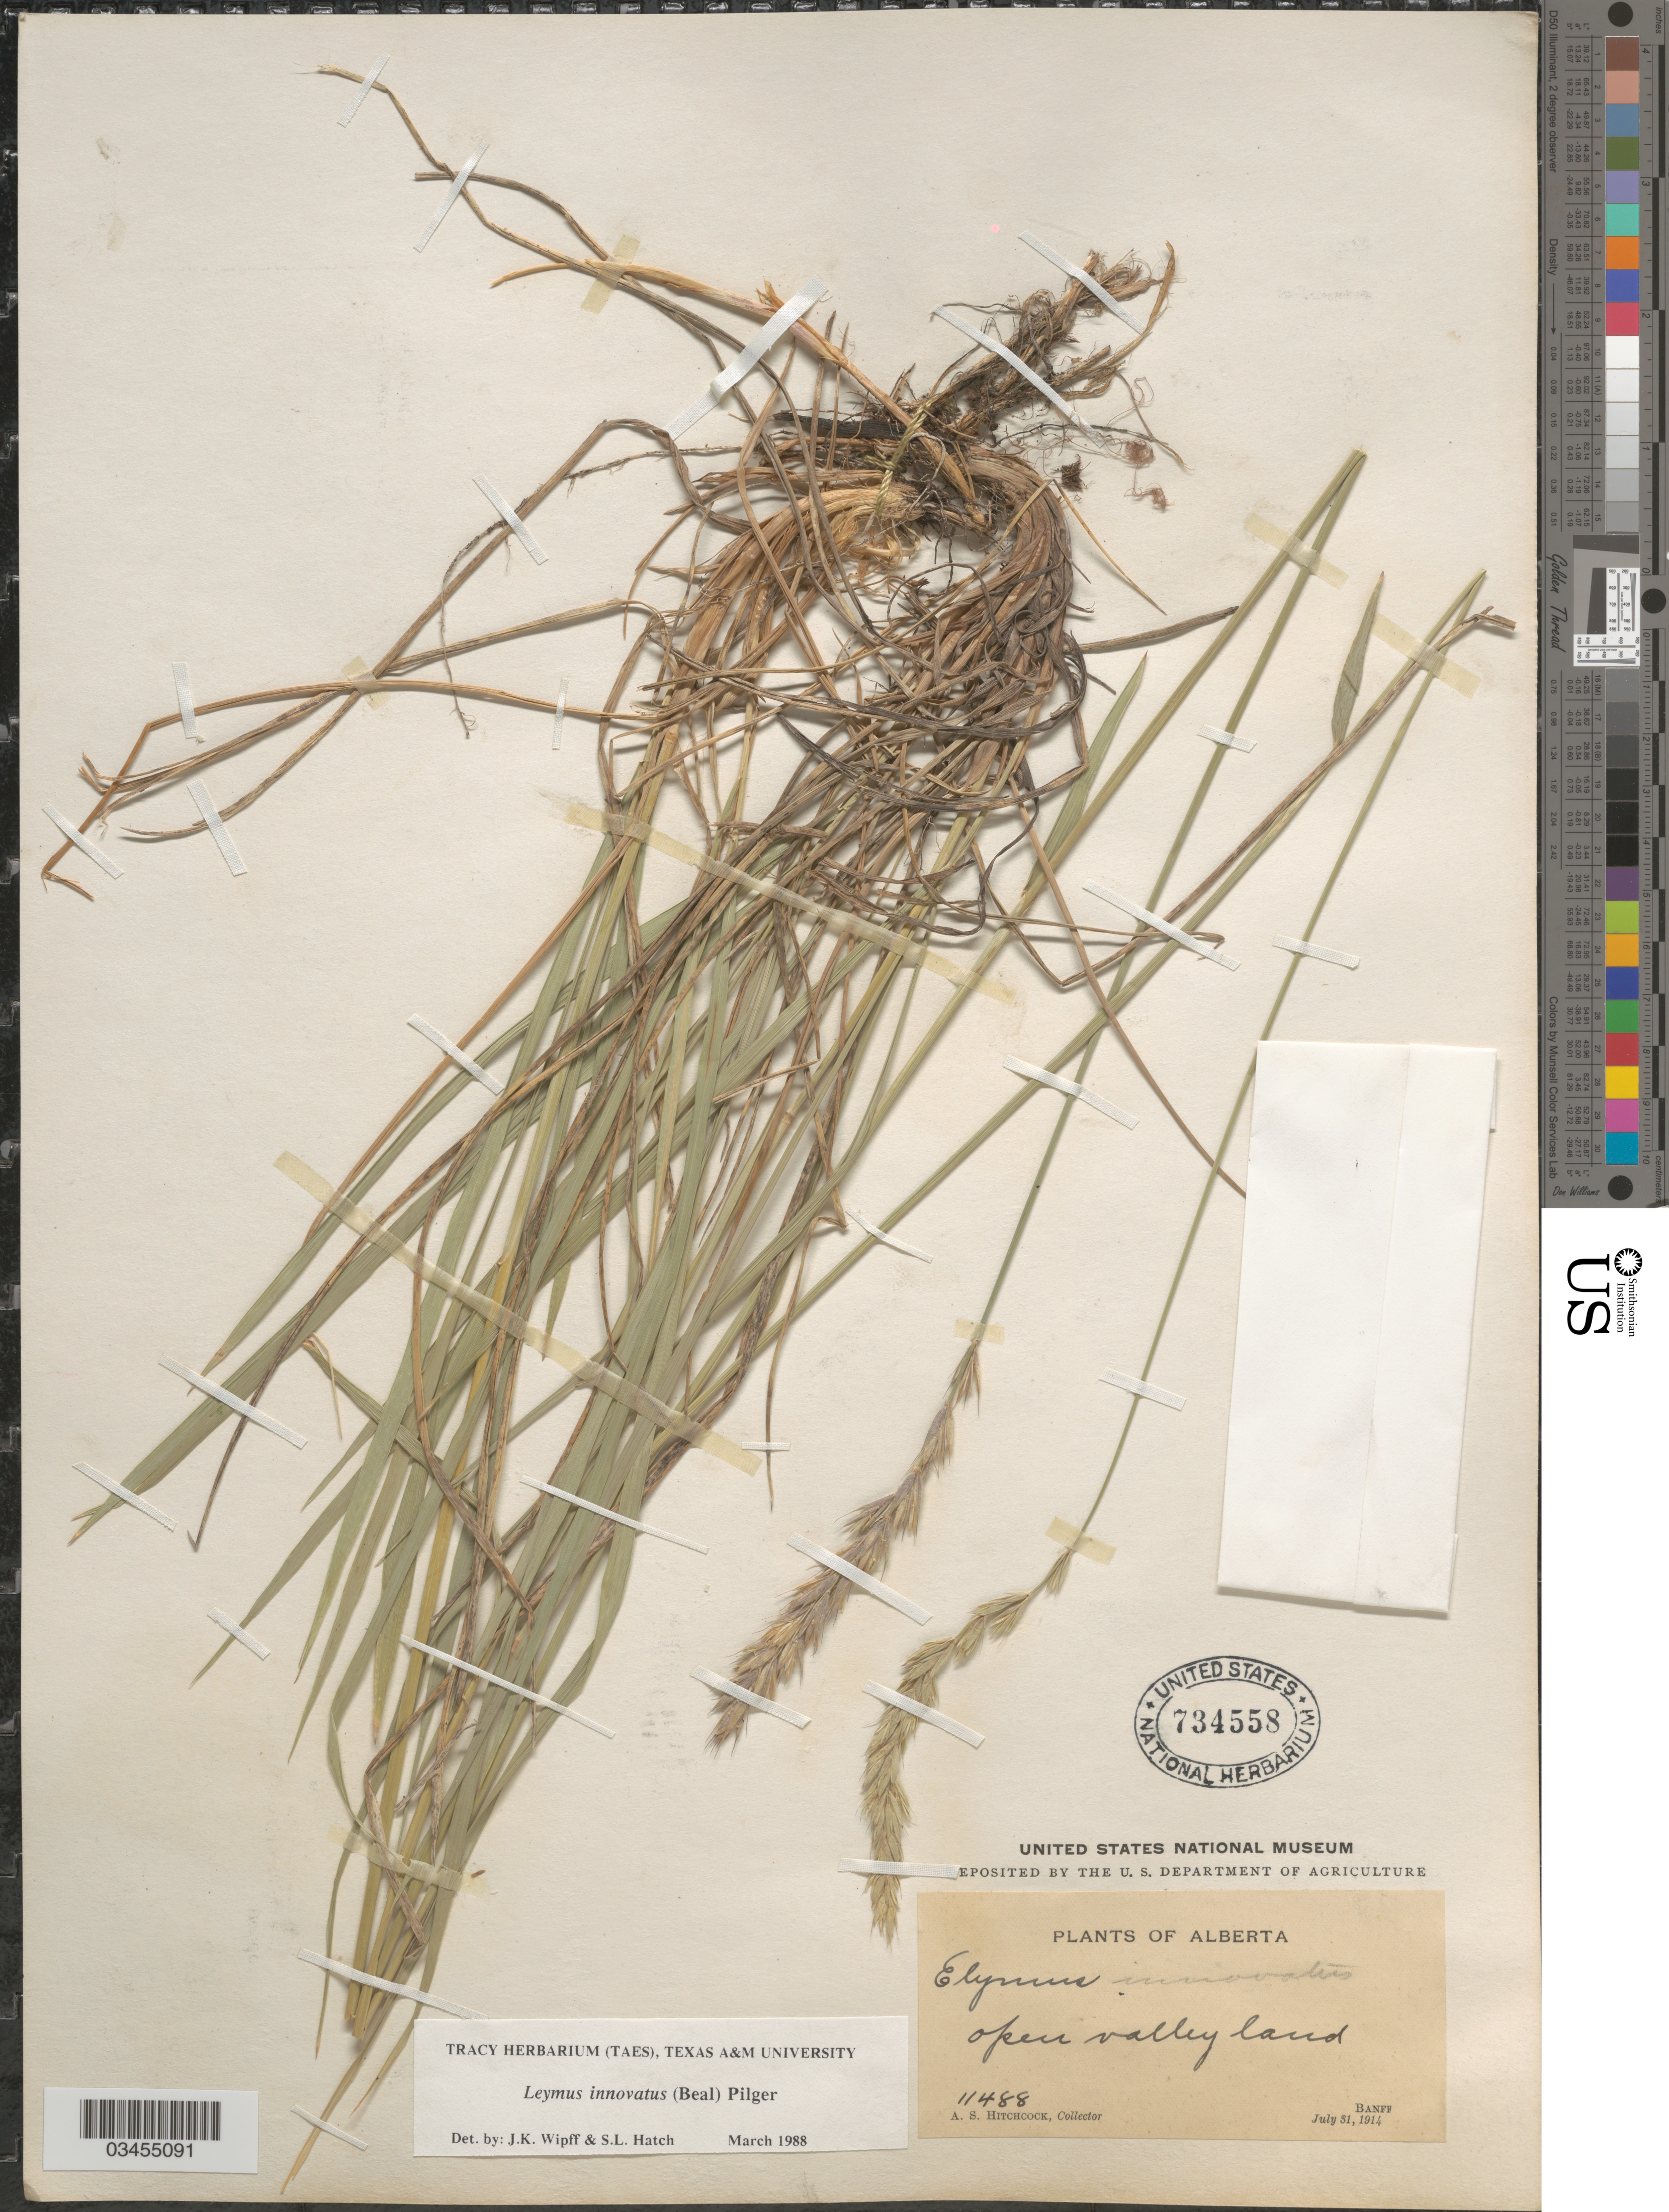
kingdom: Plantae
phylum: Tracheophyta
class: Liliopsida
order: Poales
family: Poaceae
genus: Leymus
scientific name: Leymus innovatus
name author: (W.J. Beal) Pilg.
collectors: A. S. Hitchcock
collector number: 11488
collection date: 1914-07-31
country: Canada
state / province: Alberta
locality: Open valley land. Banff.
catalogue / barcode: US 734558